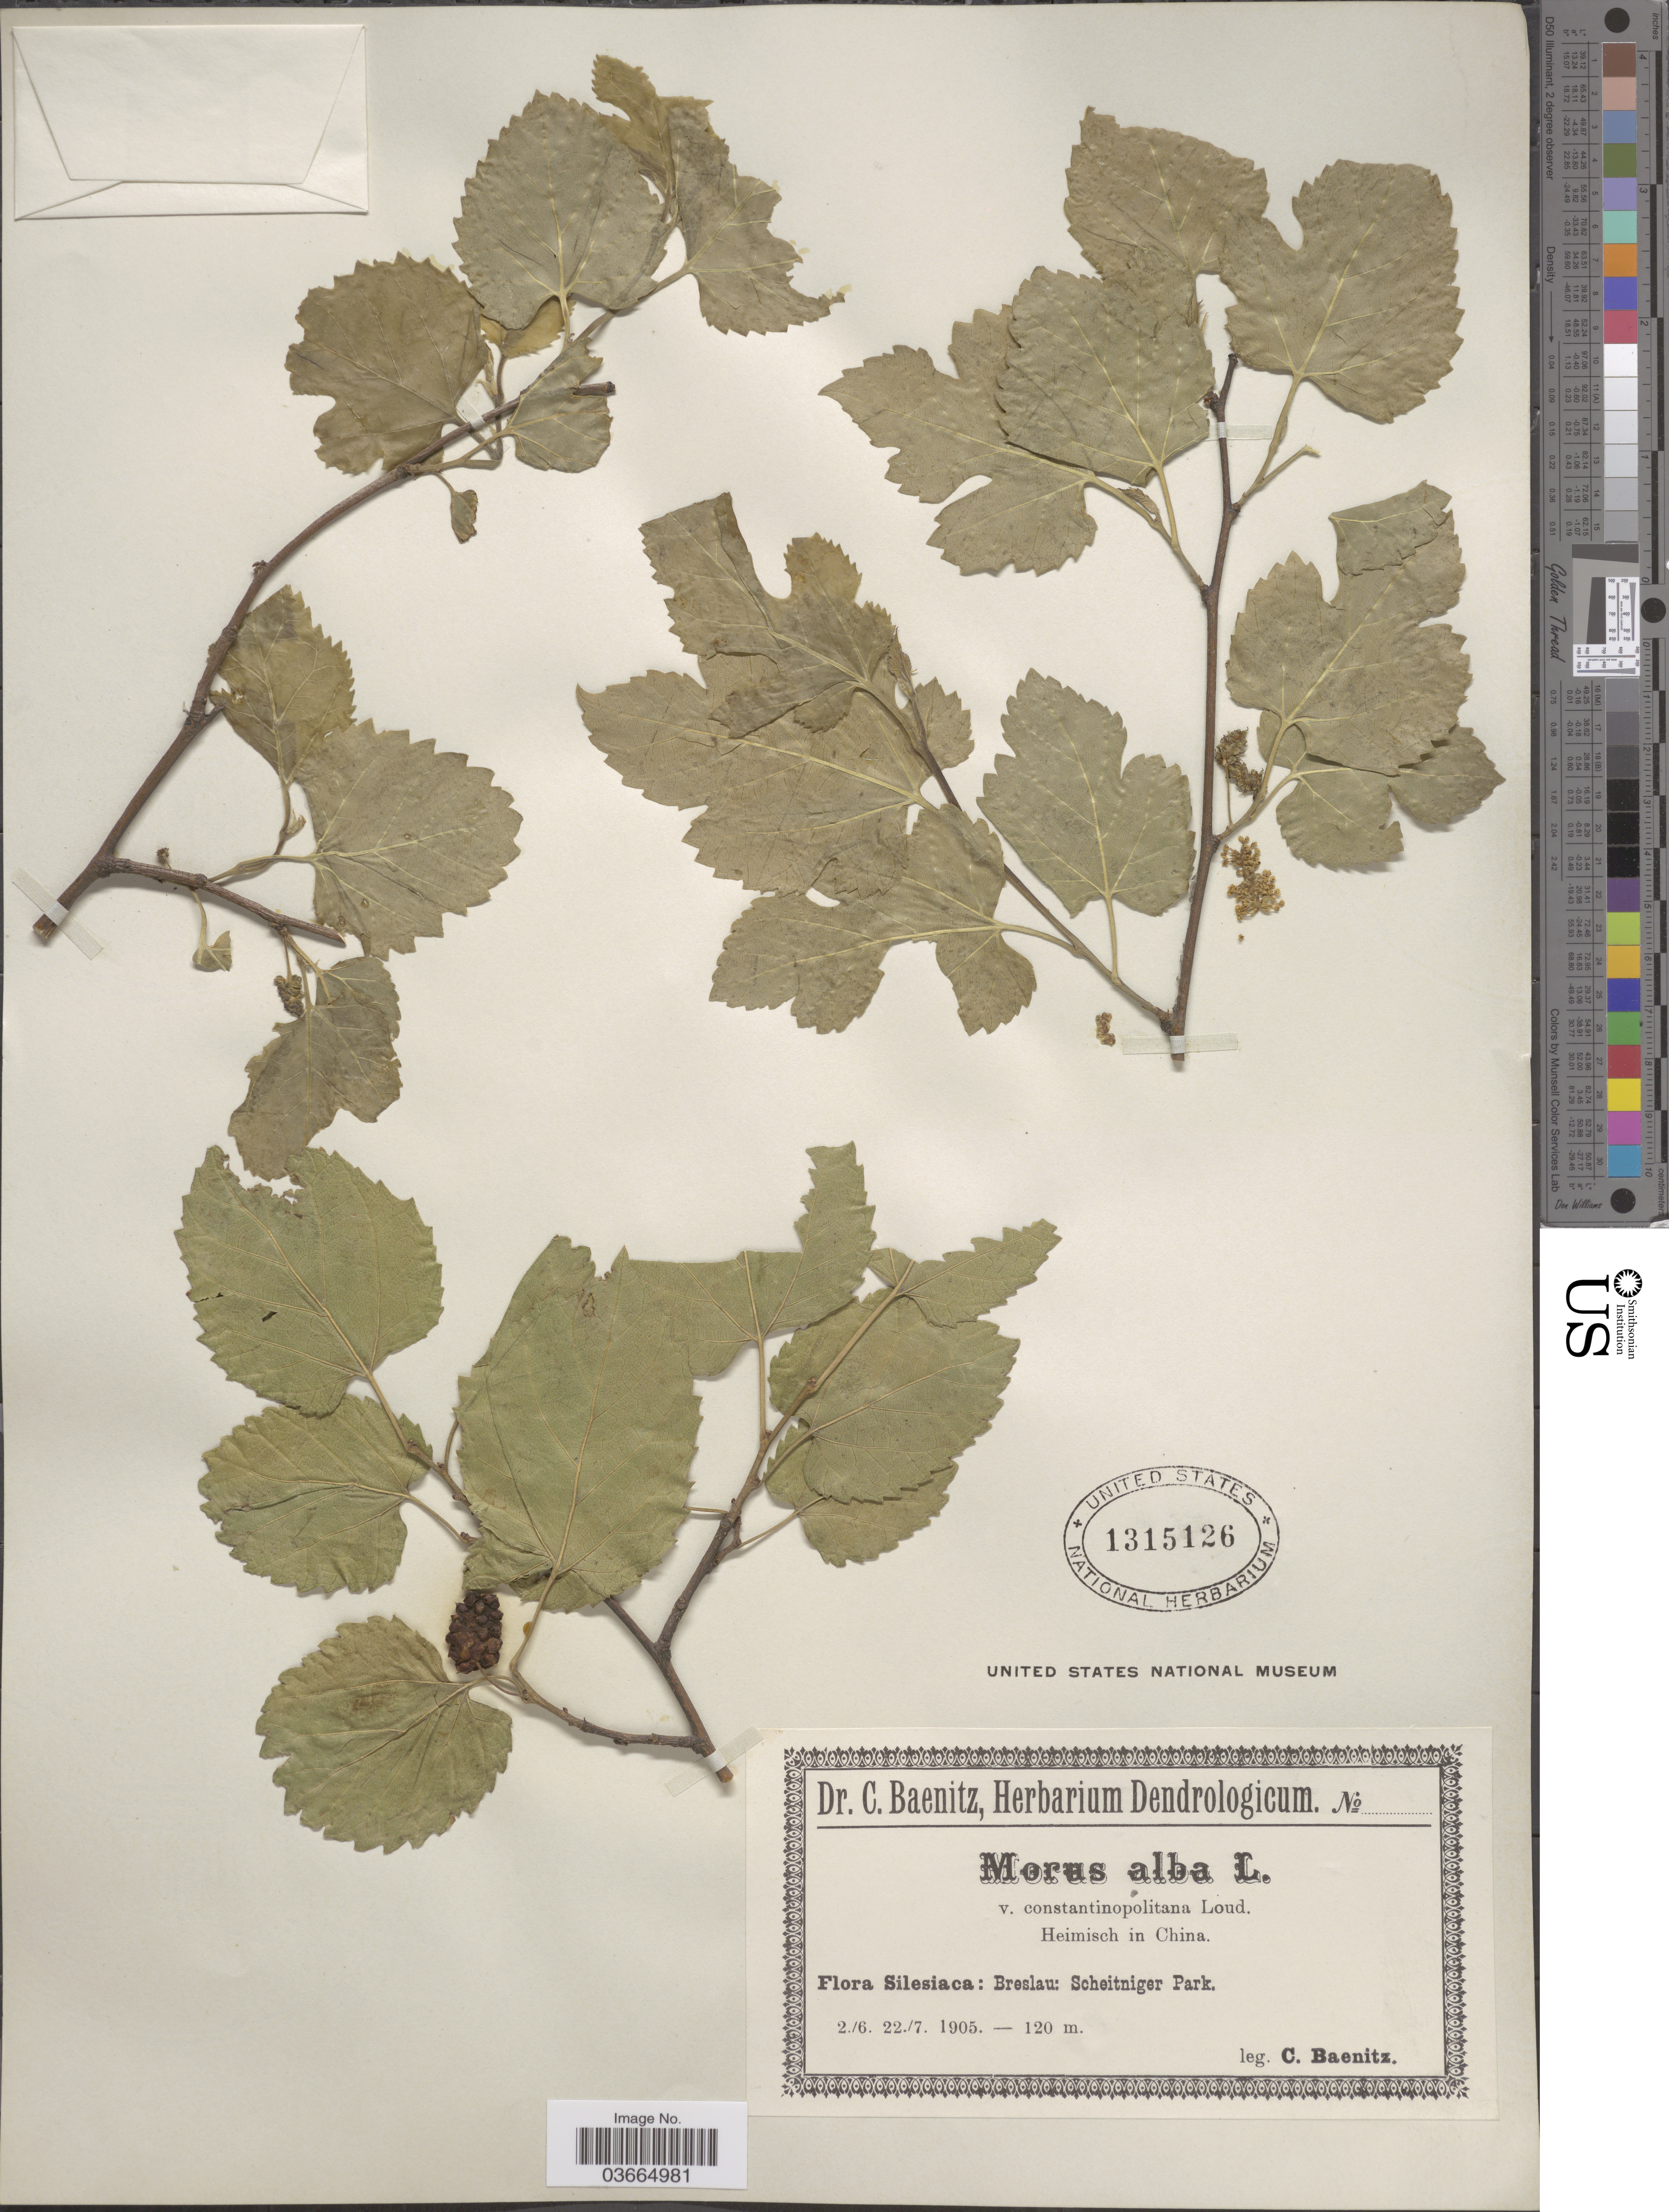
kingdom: Plantae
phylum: Tracheophyta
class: Magnoliopsida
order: Rosales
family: Moraceae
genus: Morus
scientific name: Morus alba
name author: L.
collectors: C. G. Baenitz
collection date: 1905-06-02/1905-07-22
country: Poland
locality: Silesiaca: Breslau: Scheitniger Park.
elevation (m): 120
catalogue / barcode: US 1315126